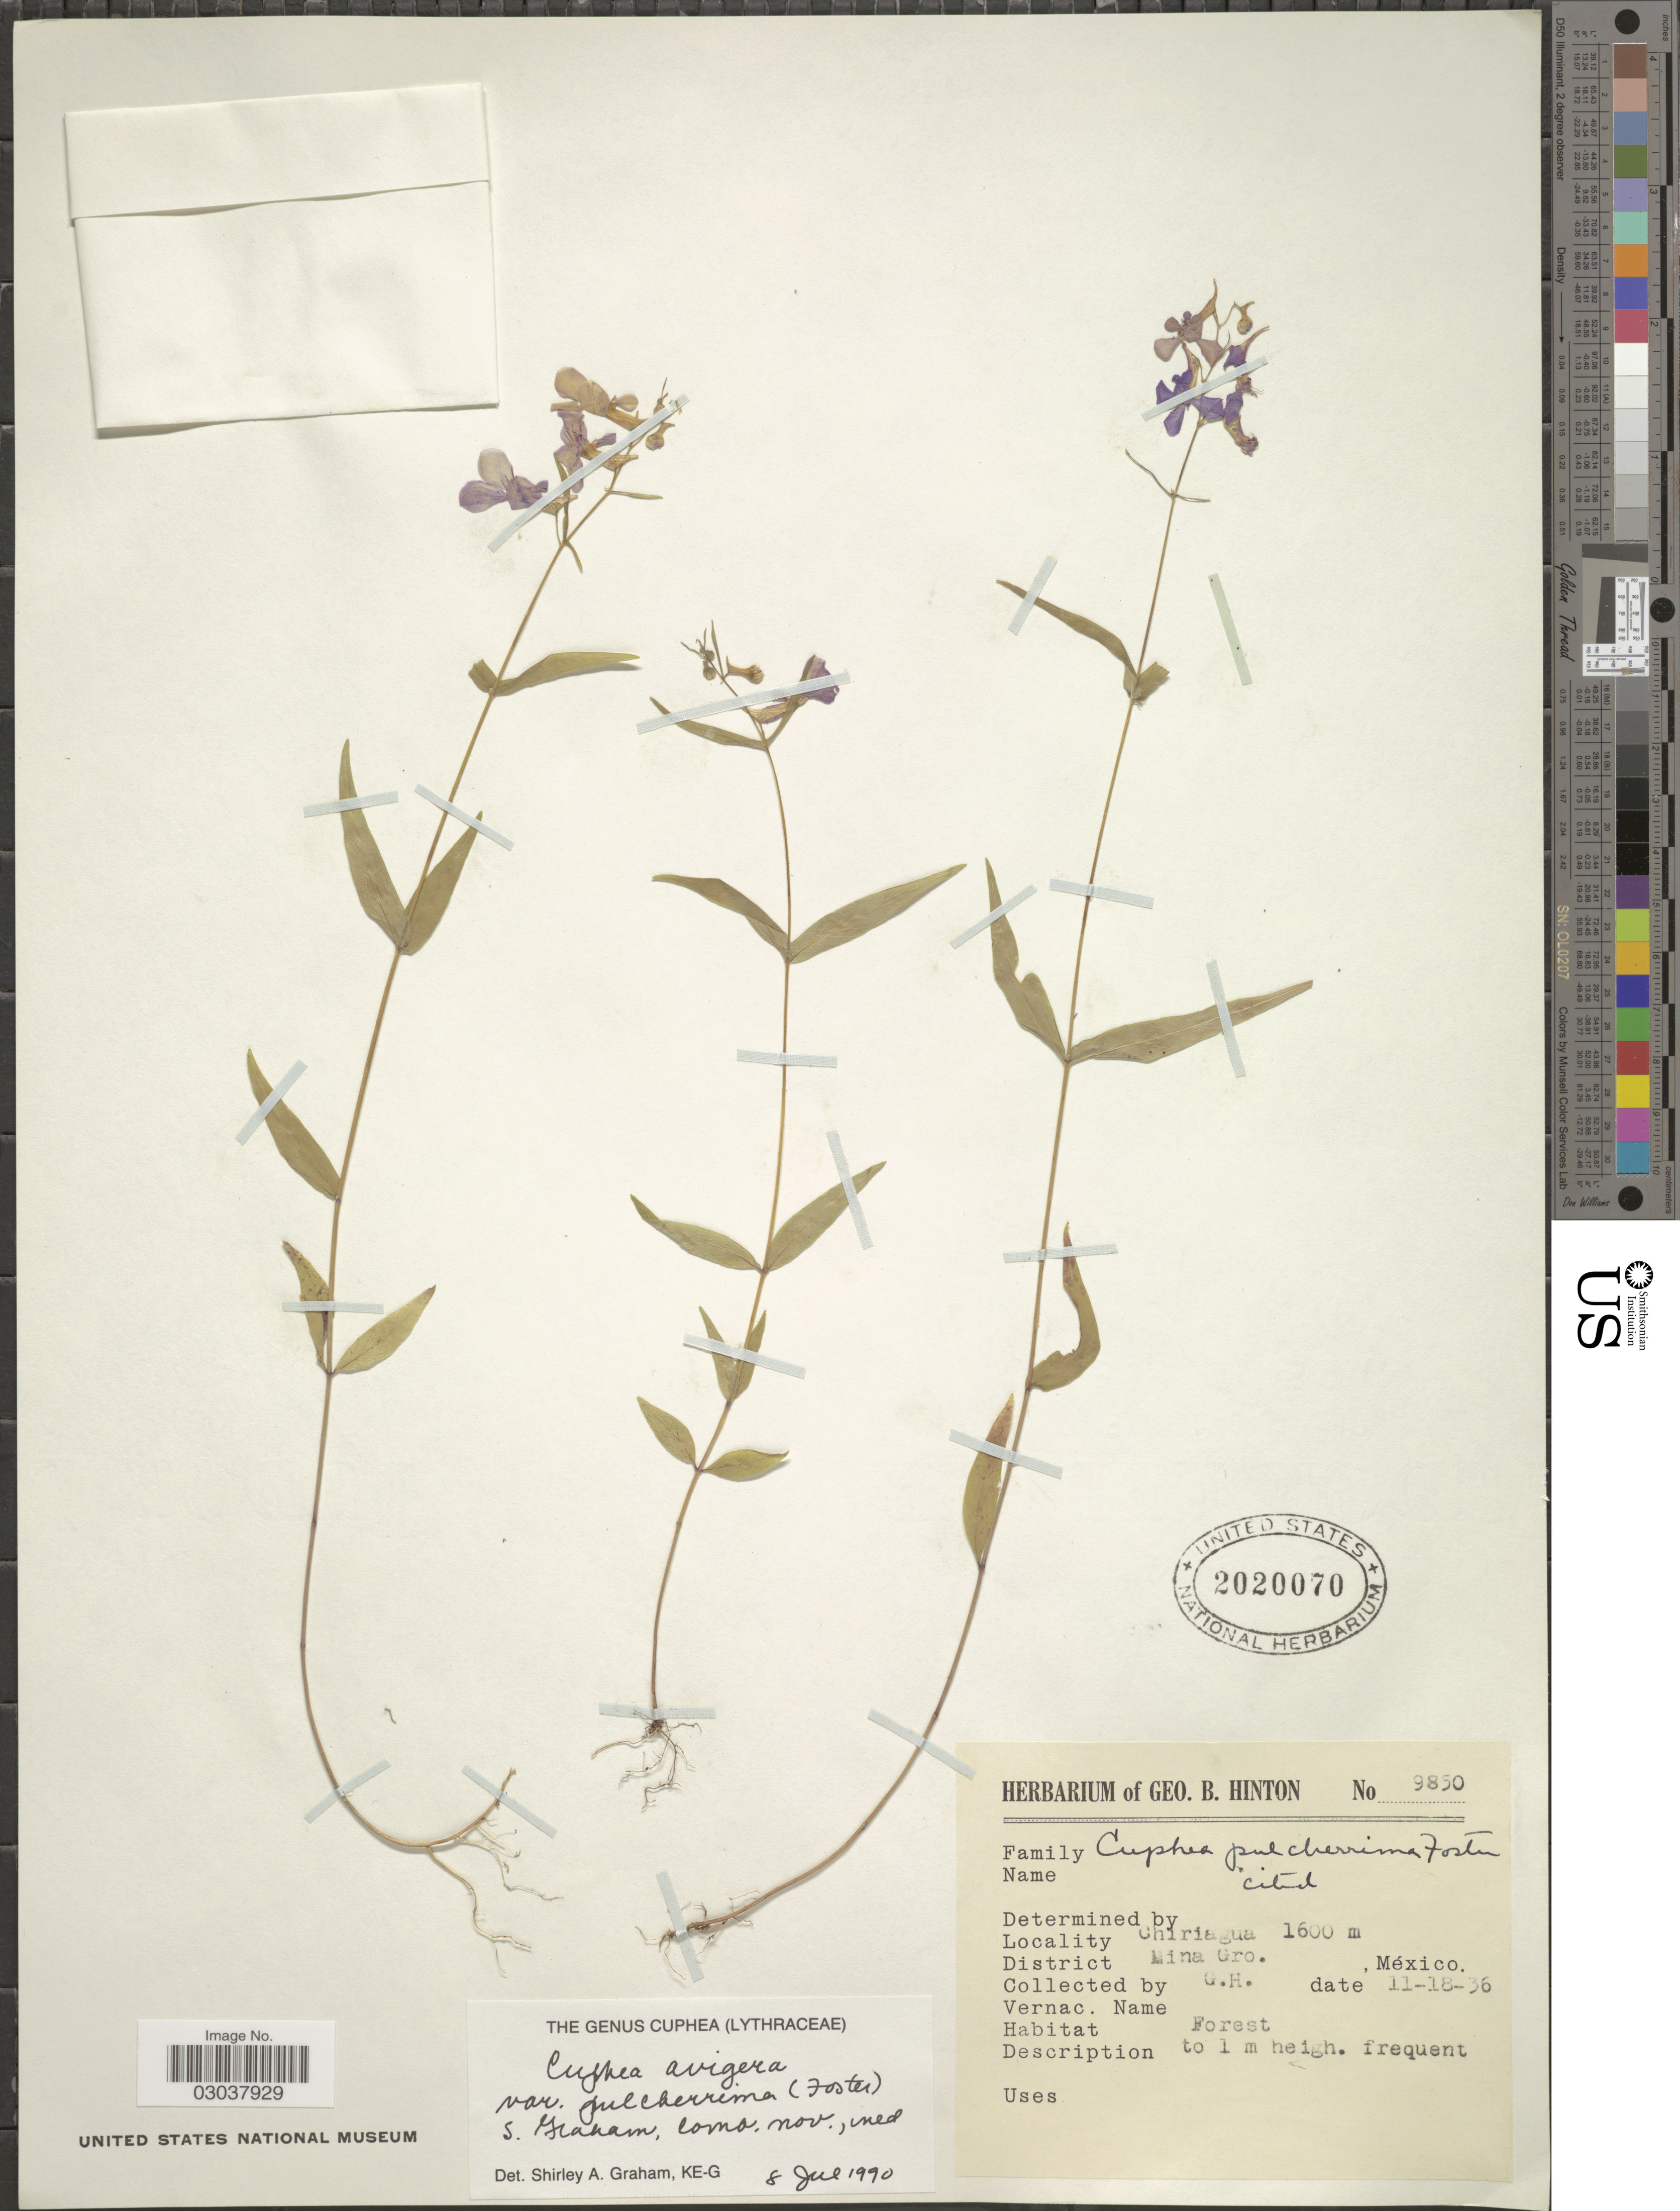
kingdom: Plantae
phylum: Tracheophyta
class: Magnoliopsida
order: Myrtales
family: Lythraceae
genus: Cuphea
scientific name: Cuphea avigera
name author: B.L. Rob. & Seaton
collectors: G. B. Hinton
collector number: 9850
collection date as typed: Transcribed d/m/y: 18/11/36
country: Mexico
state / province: Guerrero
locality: Chiriagua. District Mina Gro.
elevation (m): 1600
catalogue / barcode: US 2020070